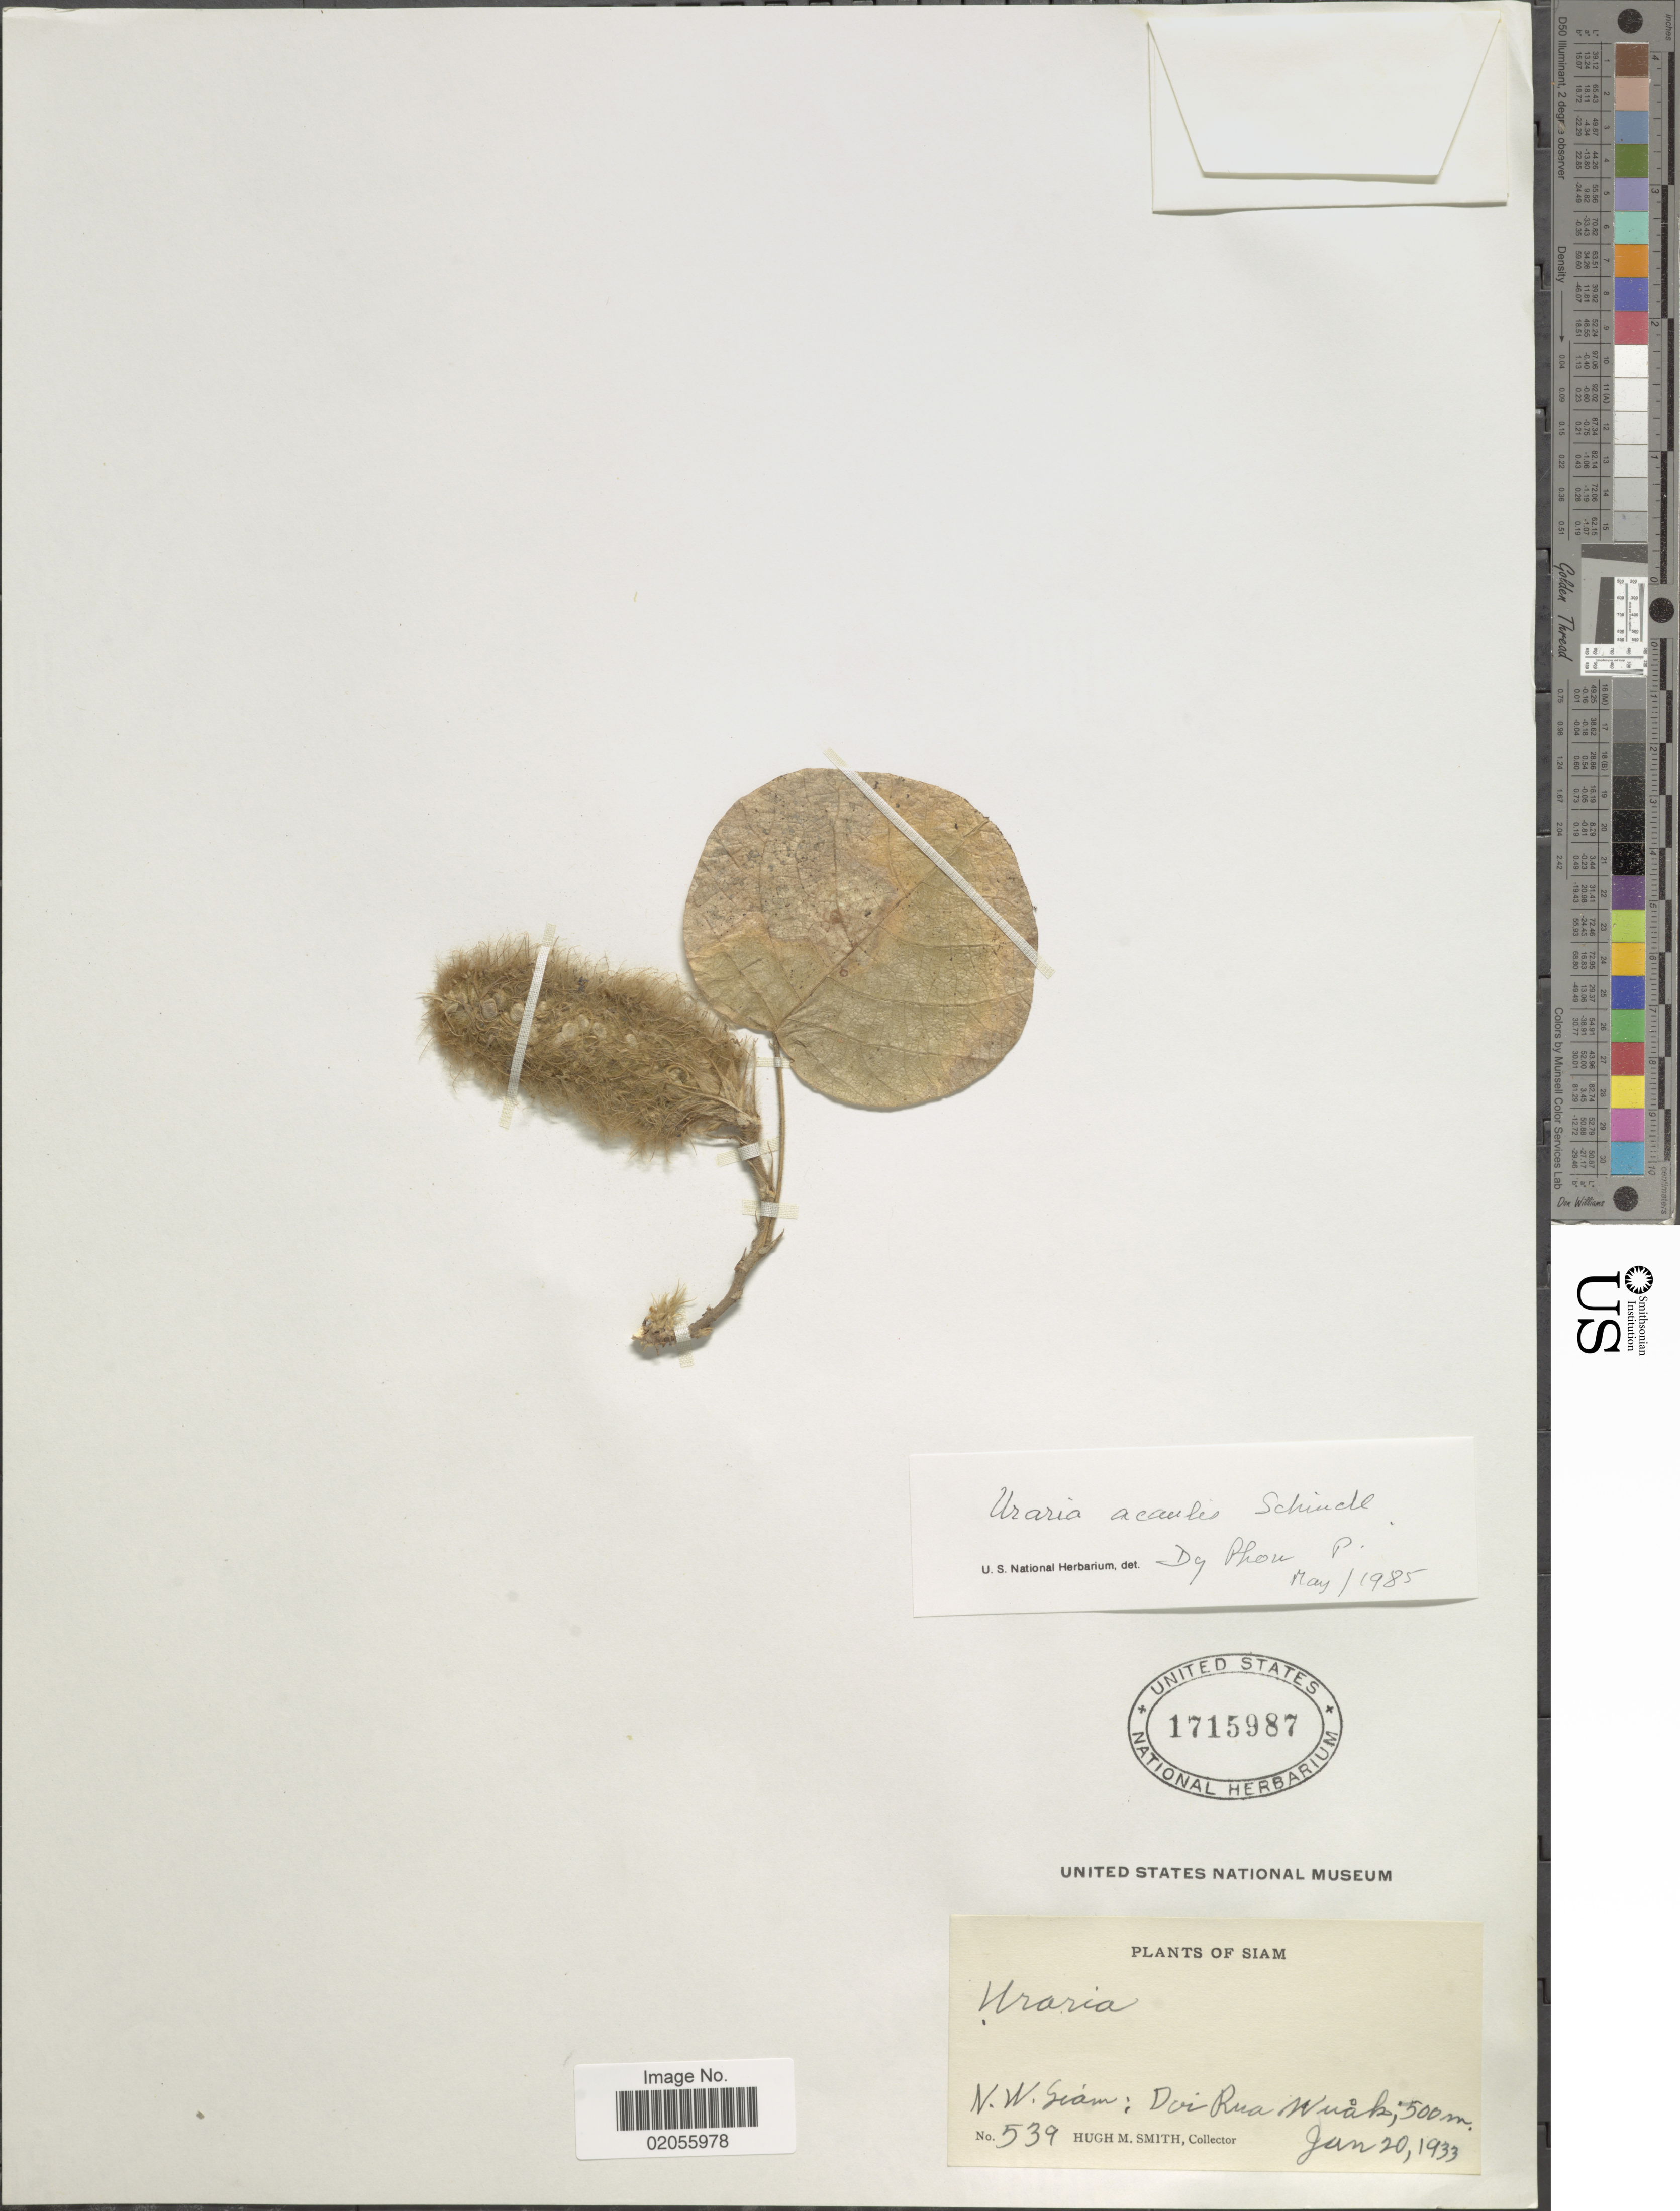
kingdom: Plantae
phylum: Tracheophyta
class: Magnoliopsida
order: Fabales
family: Fabaceae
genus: Uraria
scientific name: Uraria acaulis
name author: Schindl.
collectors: H. M. Smith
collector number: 539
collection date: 1933-01-20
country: Thailand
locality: N.W. Siam; Doi Rua Wuak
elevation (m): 500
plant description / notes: No precise locality correction needed.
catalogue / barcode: US 1715987